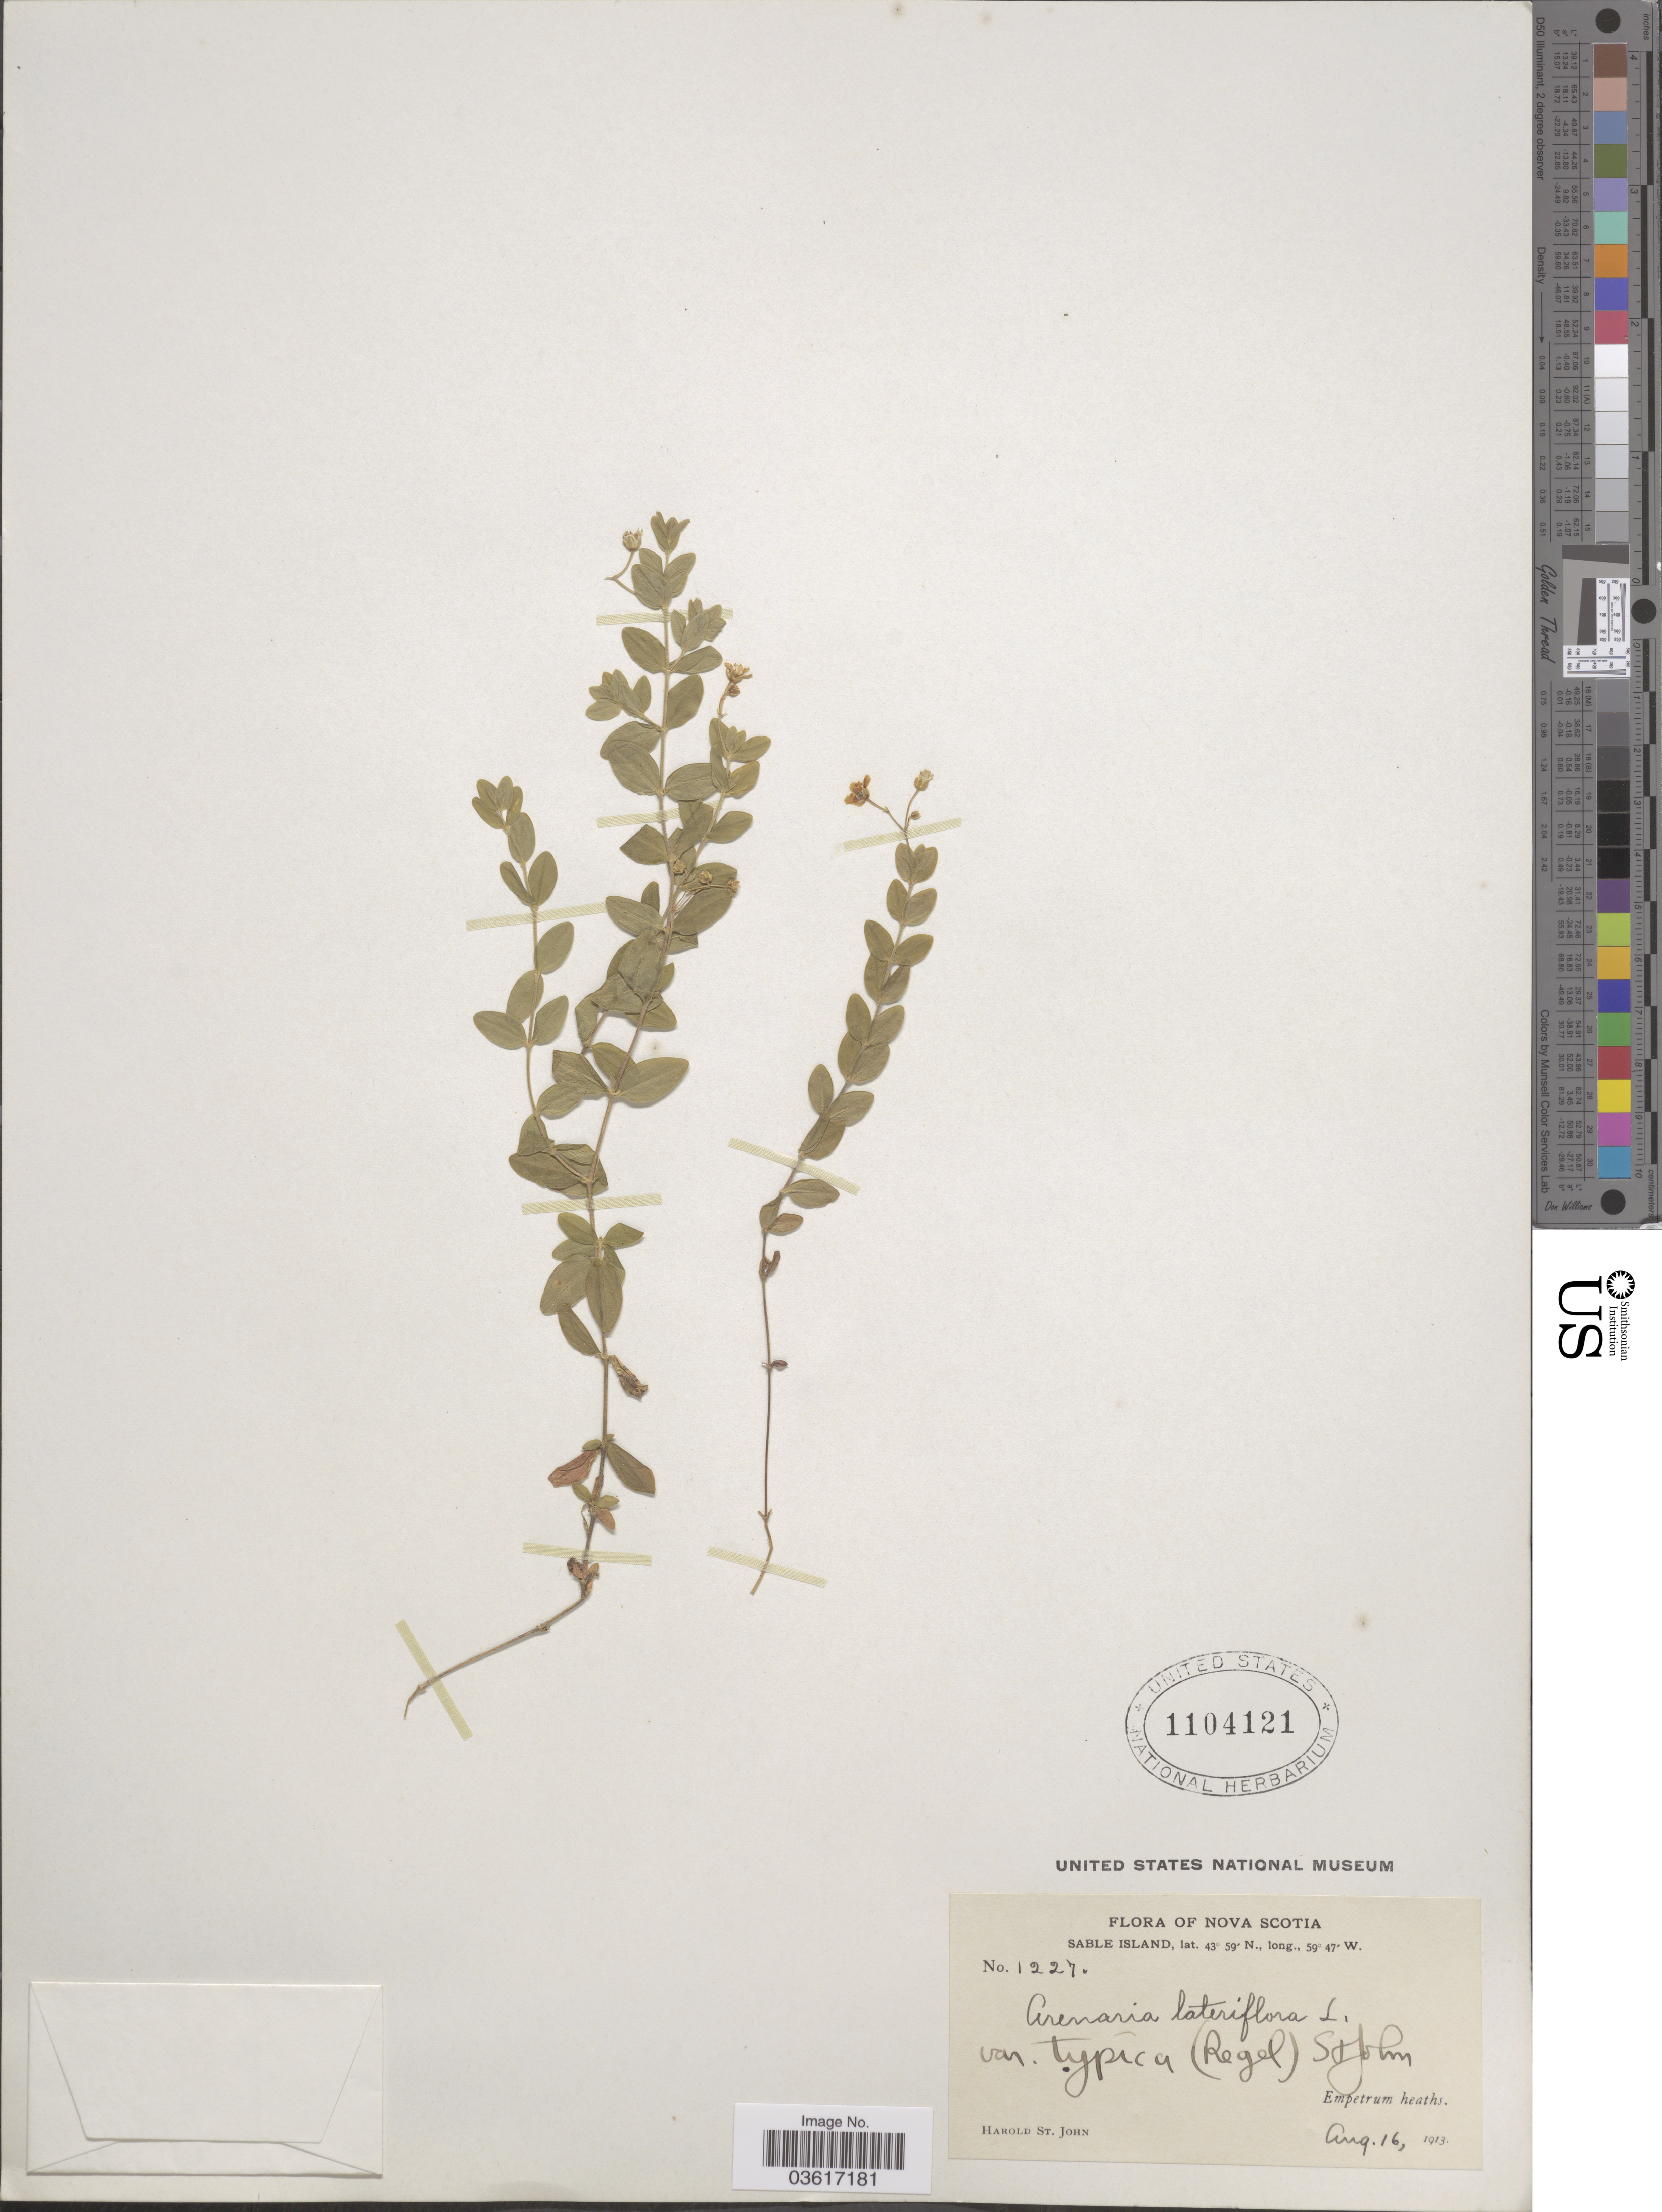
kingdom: Plantae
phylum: Tracheophyta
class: Magnoliopsida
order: Caryophyllales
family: Caryophyllaceae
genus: Moehringia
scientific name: Moehringia lateriflora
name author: (L.) Fenzl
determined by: Strong, Mark T., (BOT), Smithsonian Institution - National Museum of Natural History (UNITED STATES)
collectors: H. St. John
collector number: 1227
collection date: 1913-08-16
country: Canada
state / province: Nova Scotia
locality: Sable Island. Empetrum heaths.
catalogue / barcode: US 1104121